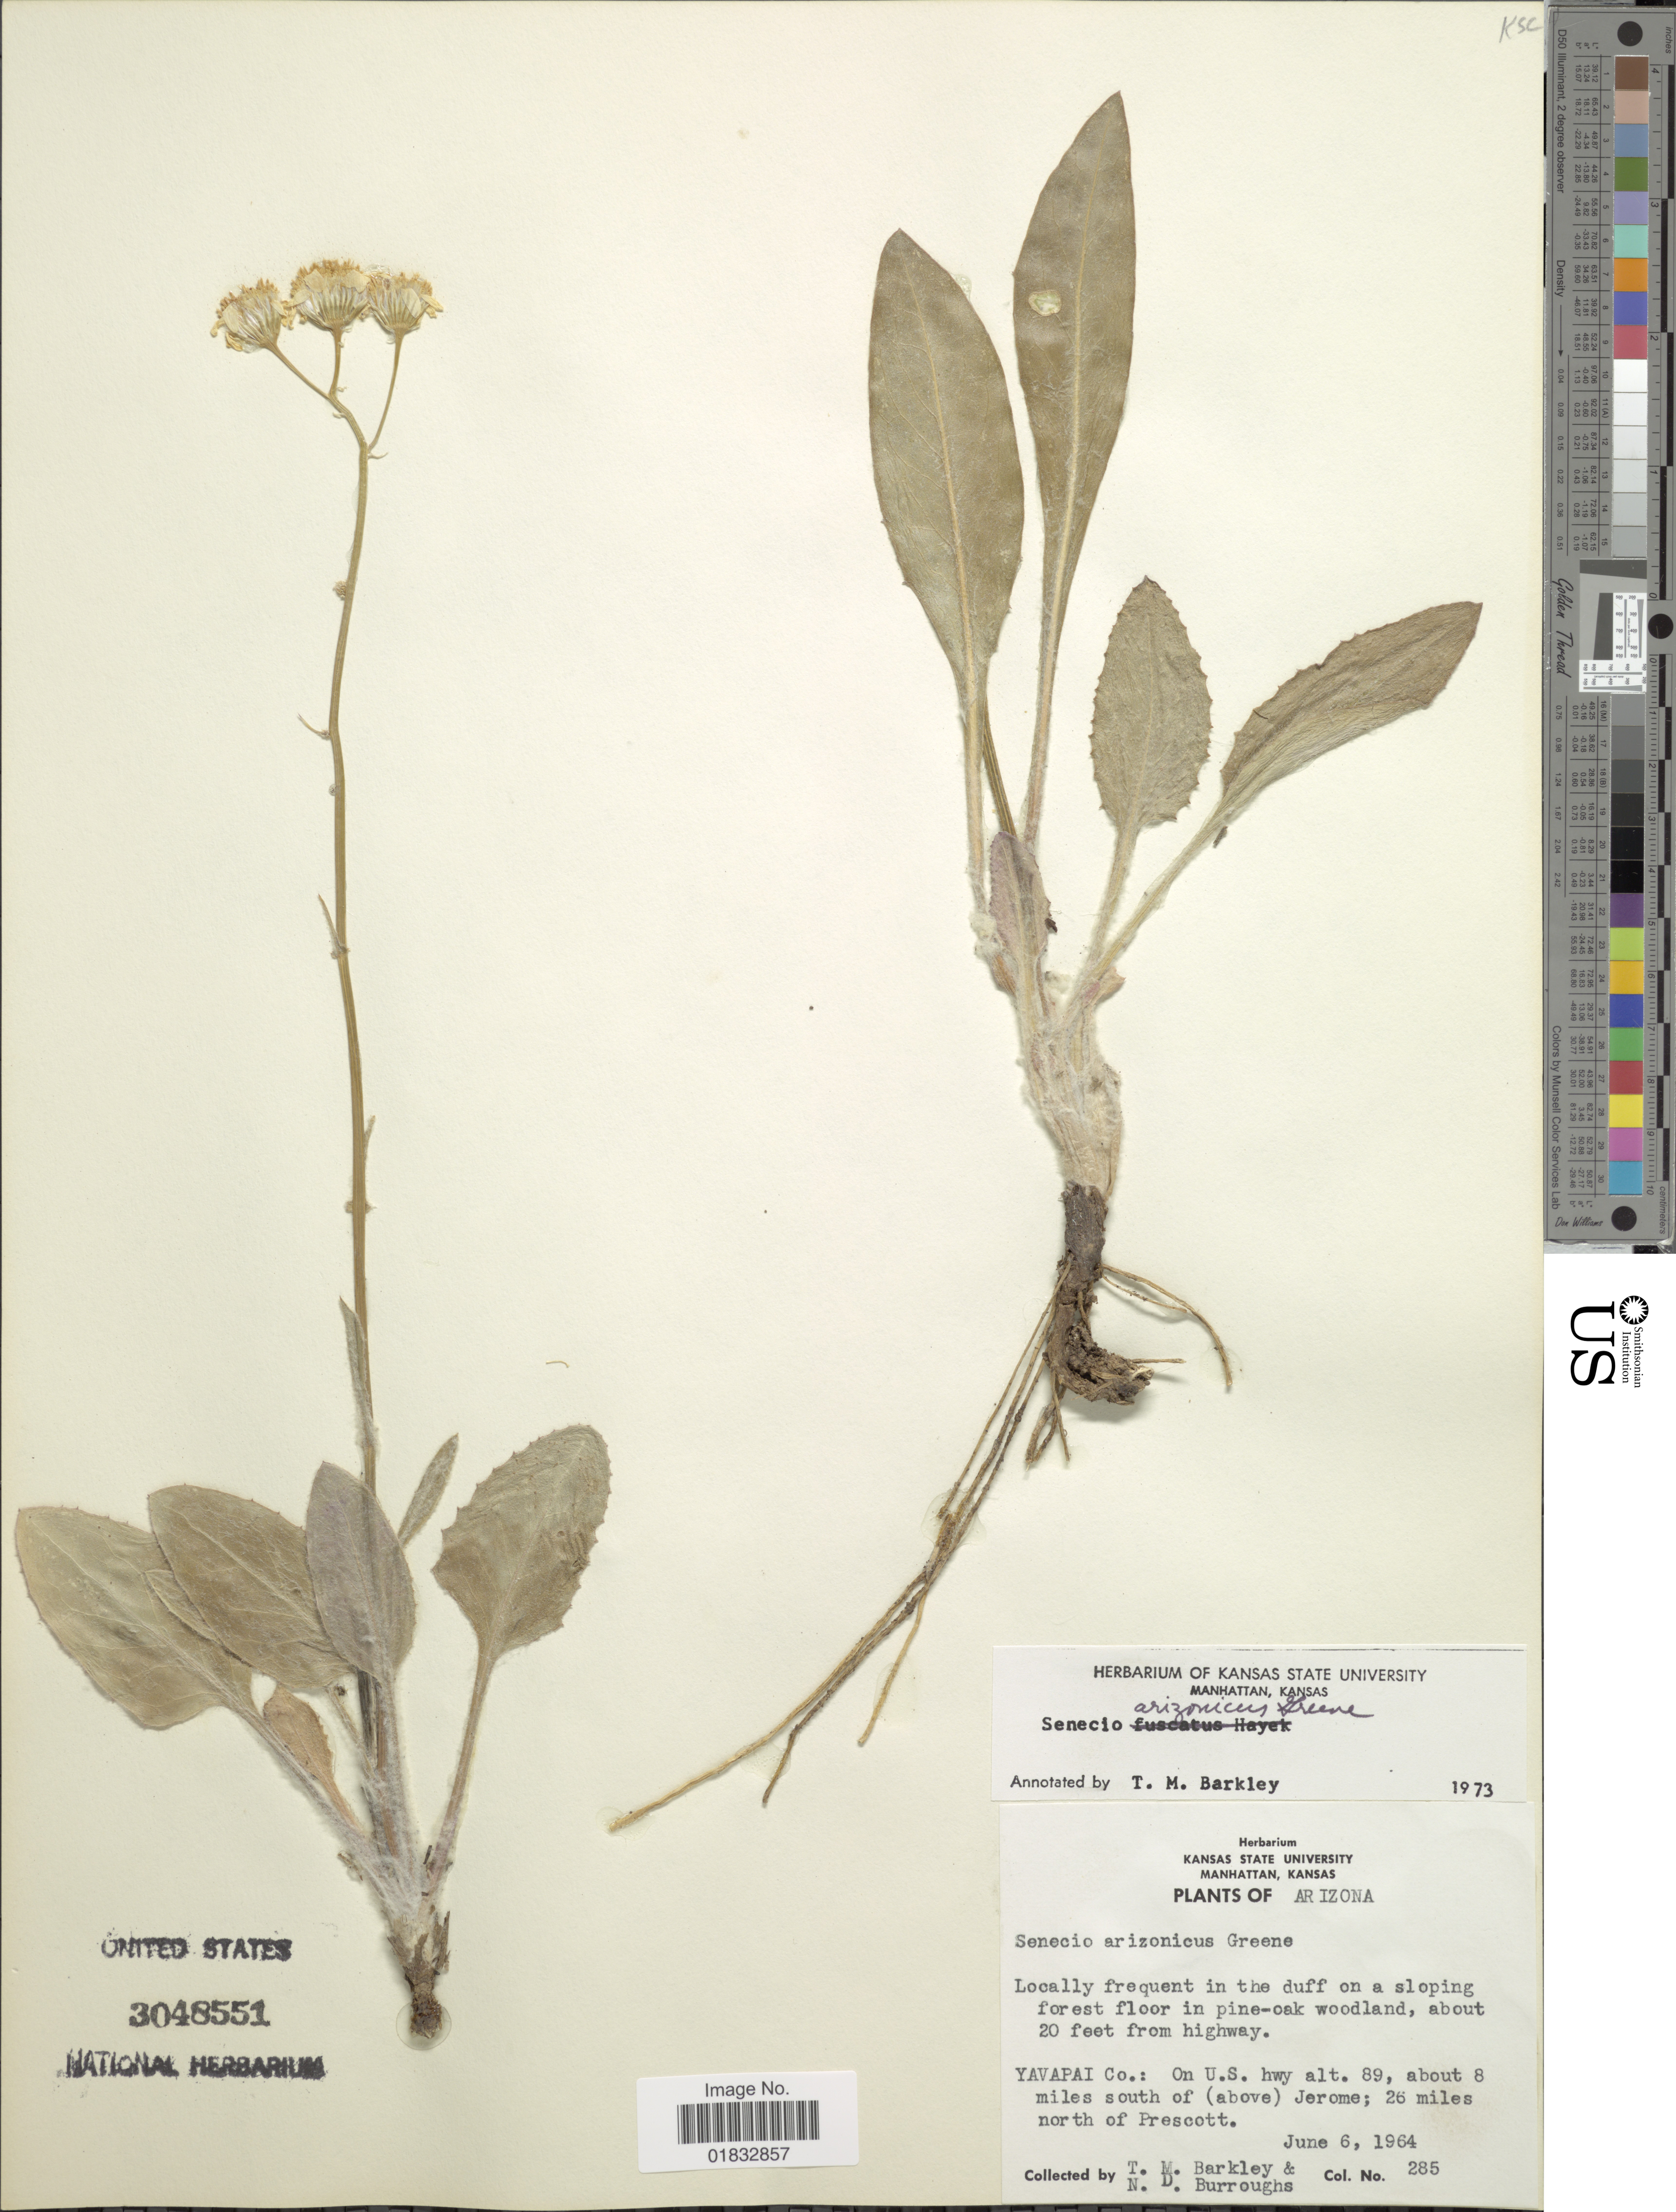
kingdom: Plantae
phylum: Tracheophyta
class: Magnoliopsida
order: Asterales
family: Asteraceae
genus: Senecio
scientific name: Senecio arizonicus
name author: Greene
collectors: T. M. Barkley & N. Burroughs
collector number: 285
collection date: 1964-06-06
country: United States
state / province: Arizona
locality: Locally frequent in the duff on a sloping forest floor in pine-oak woodland, about 20 feet from highway, Yavapai Co: On U.S. hwy, about 8 miles south of (above) Jerome; 26 miles north of Prescott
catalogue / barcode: US 3048551